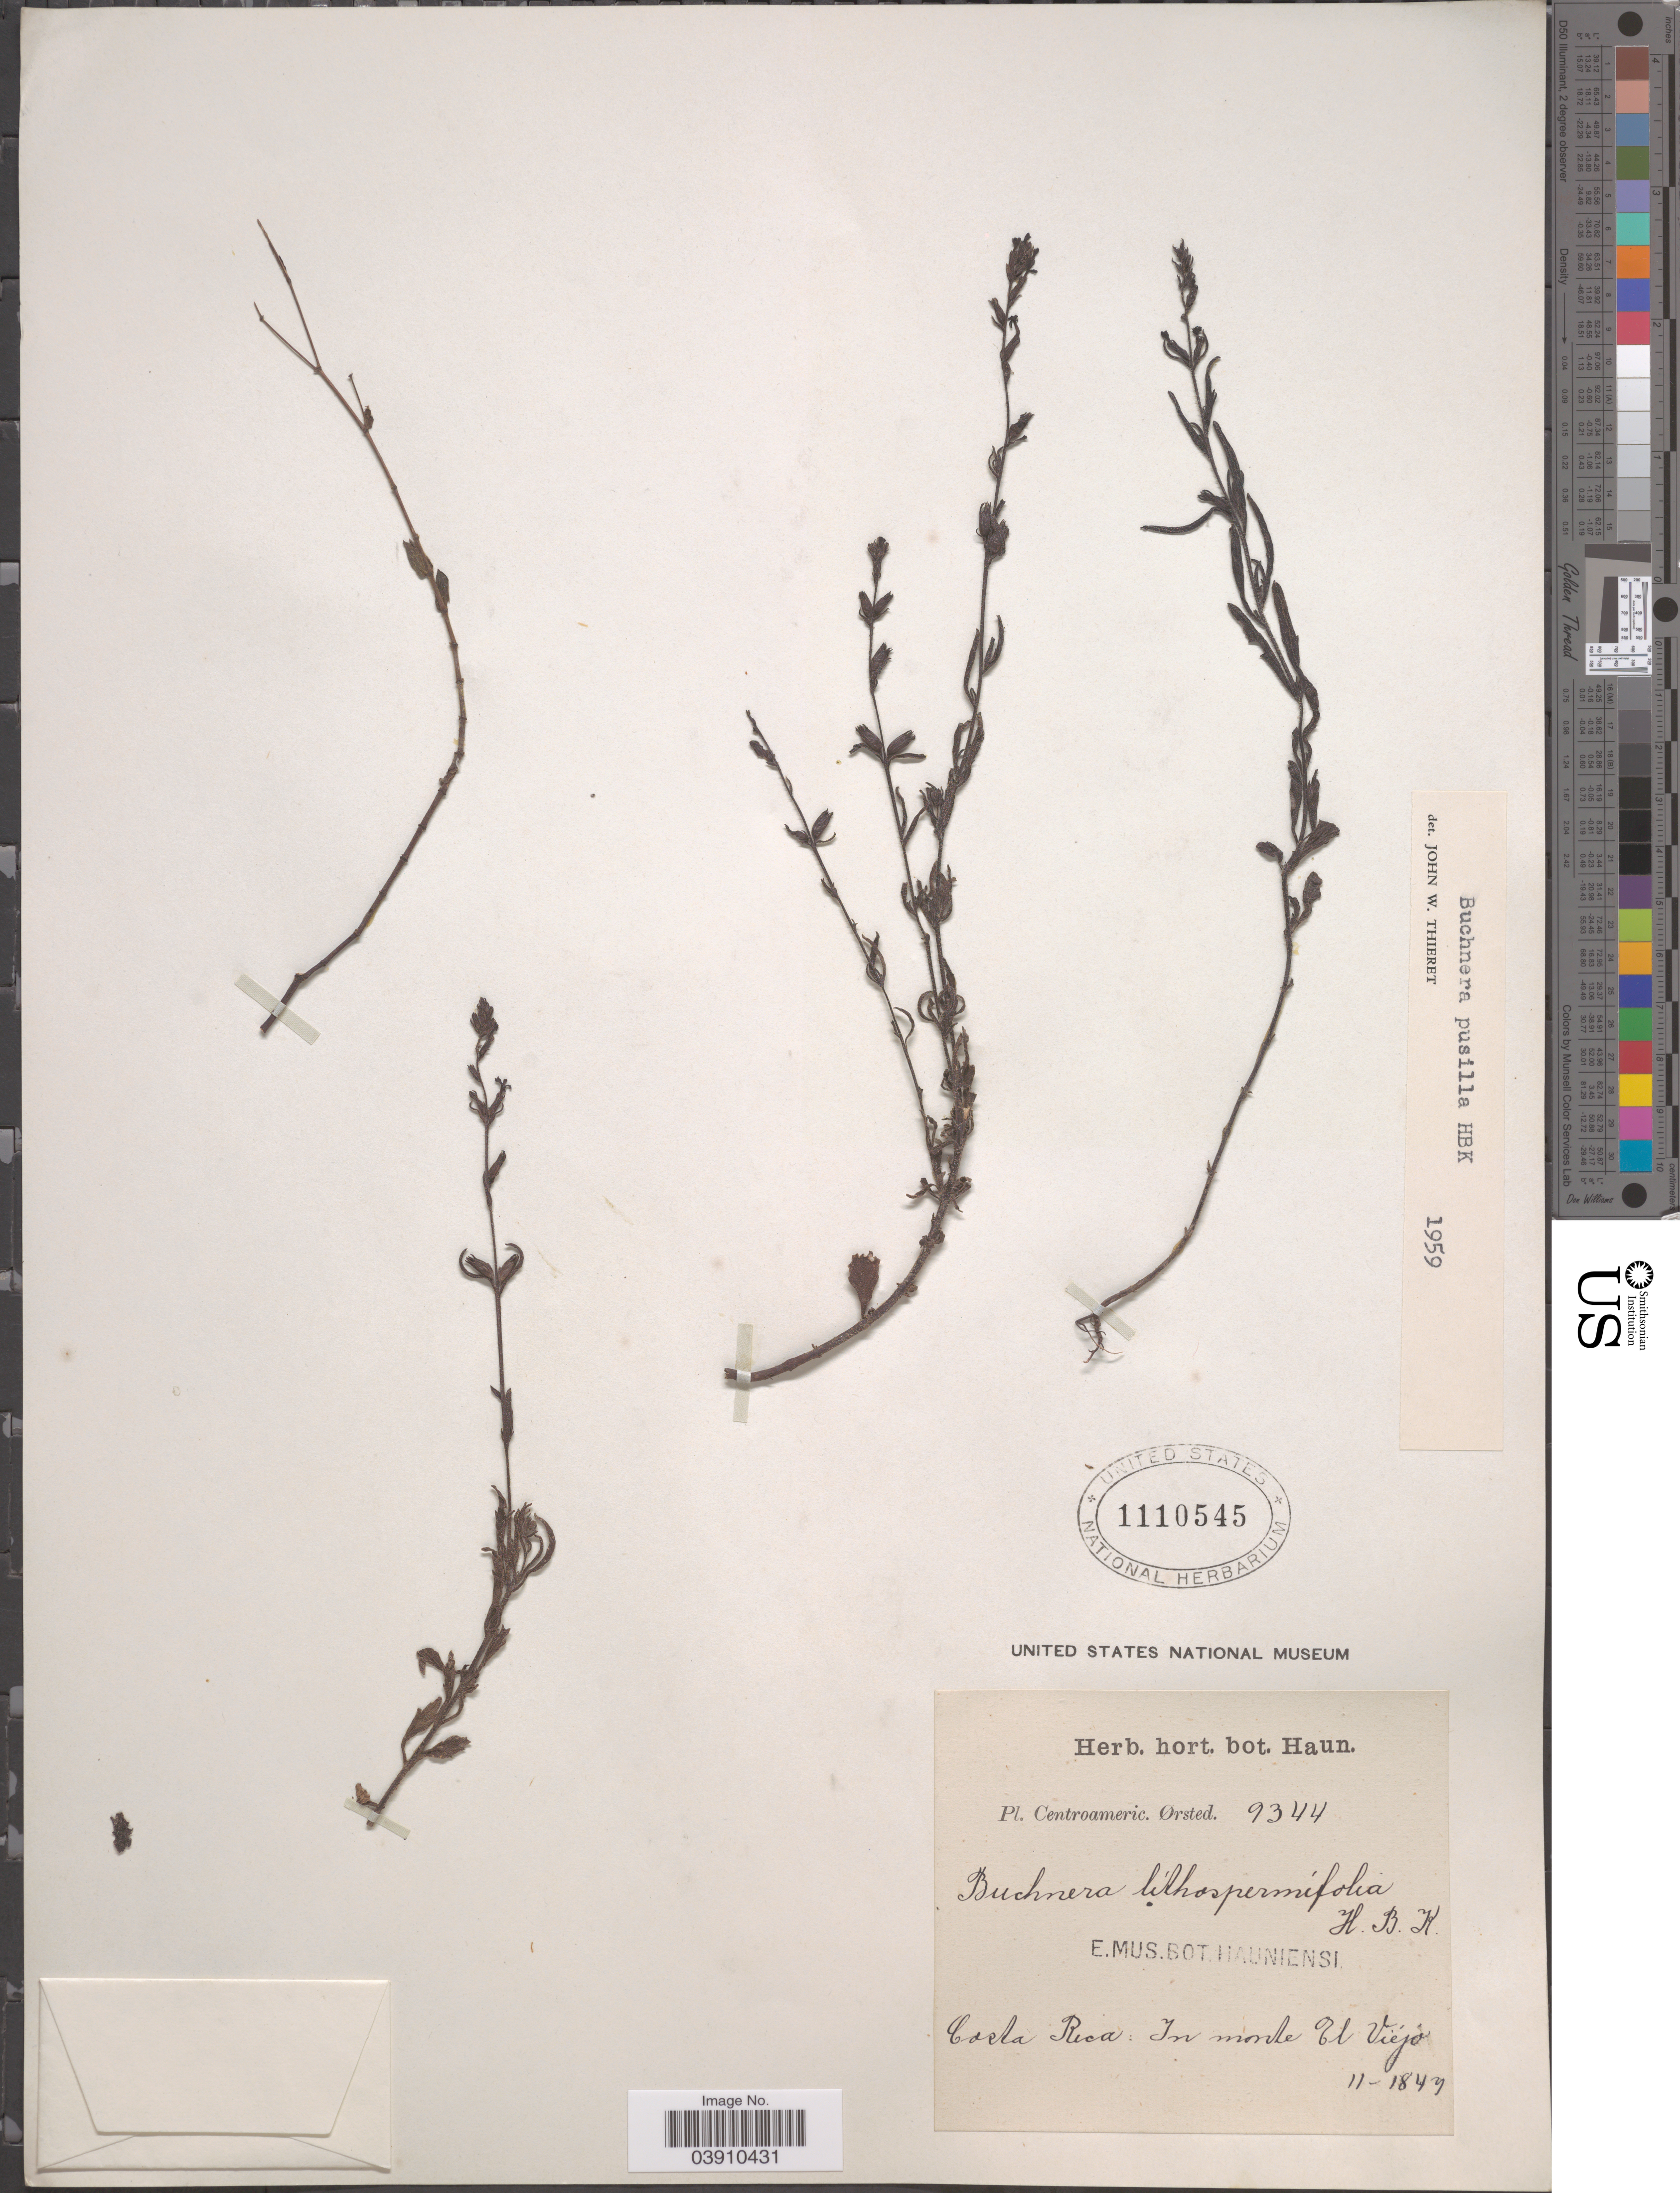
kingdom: Plantae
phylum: Tracheophyta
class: Magnoliopsida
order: Lamiales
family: Orobanchaceae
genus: Buchnera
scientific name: Buchnera pusilla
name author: Kunth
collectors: Ørsted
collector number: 9344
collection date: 1849-11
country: Costa Rica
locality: Centroameric. In monte El Viejo.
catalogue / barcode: US 1110545